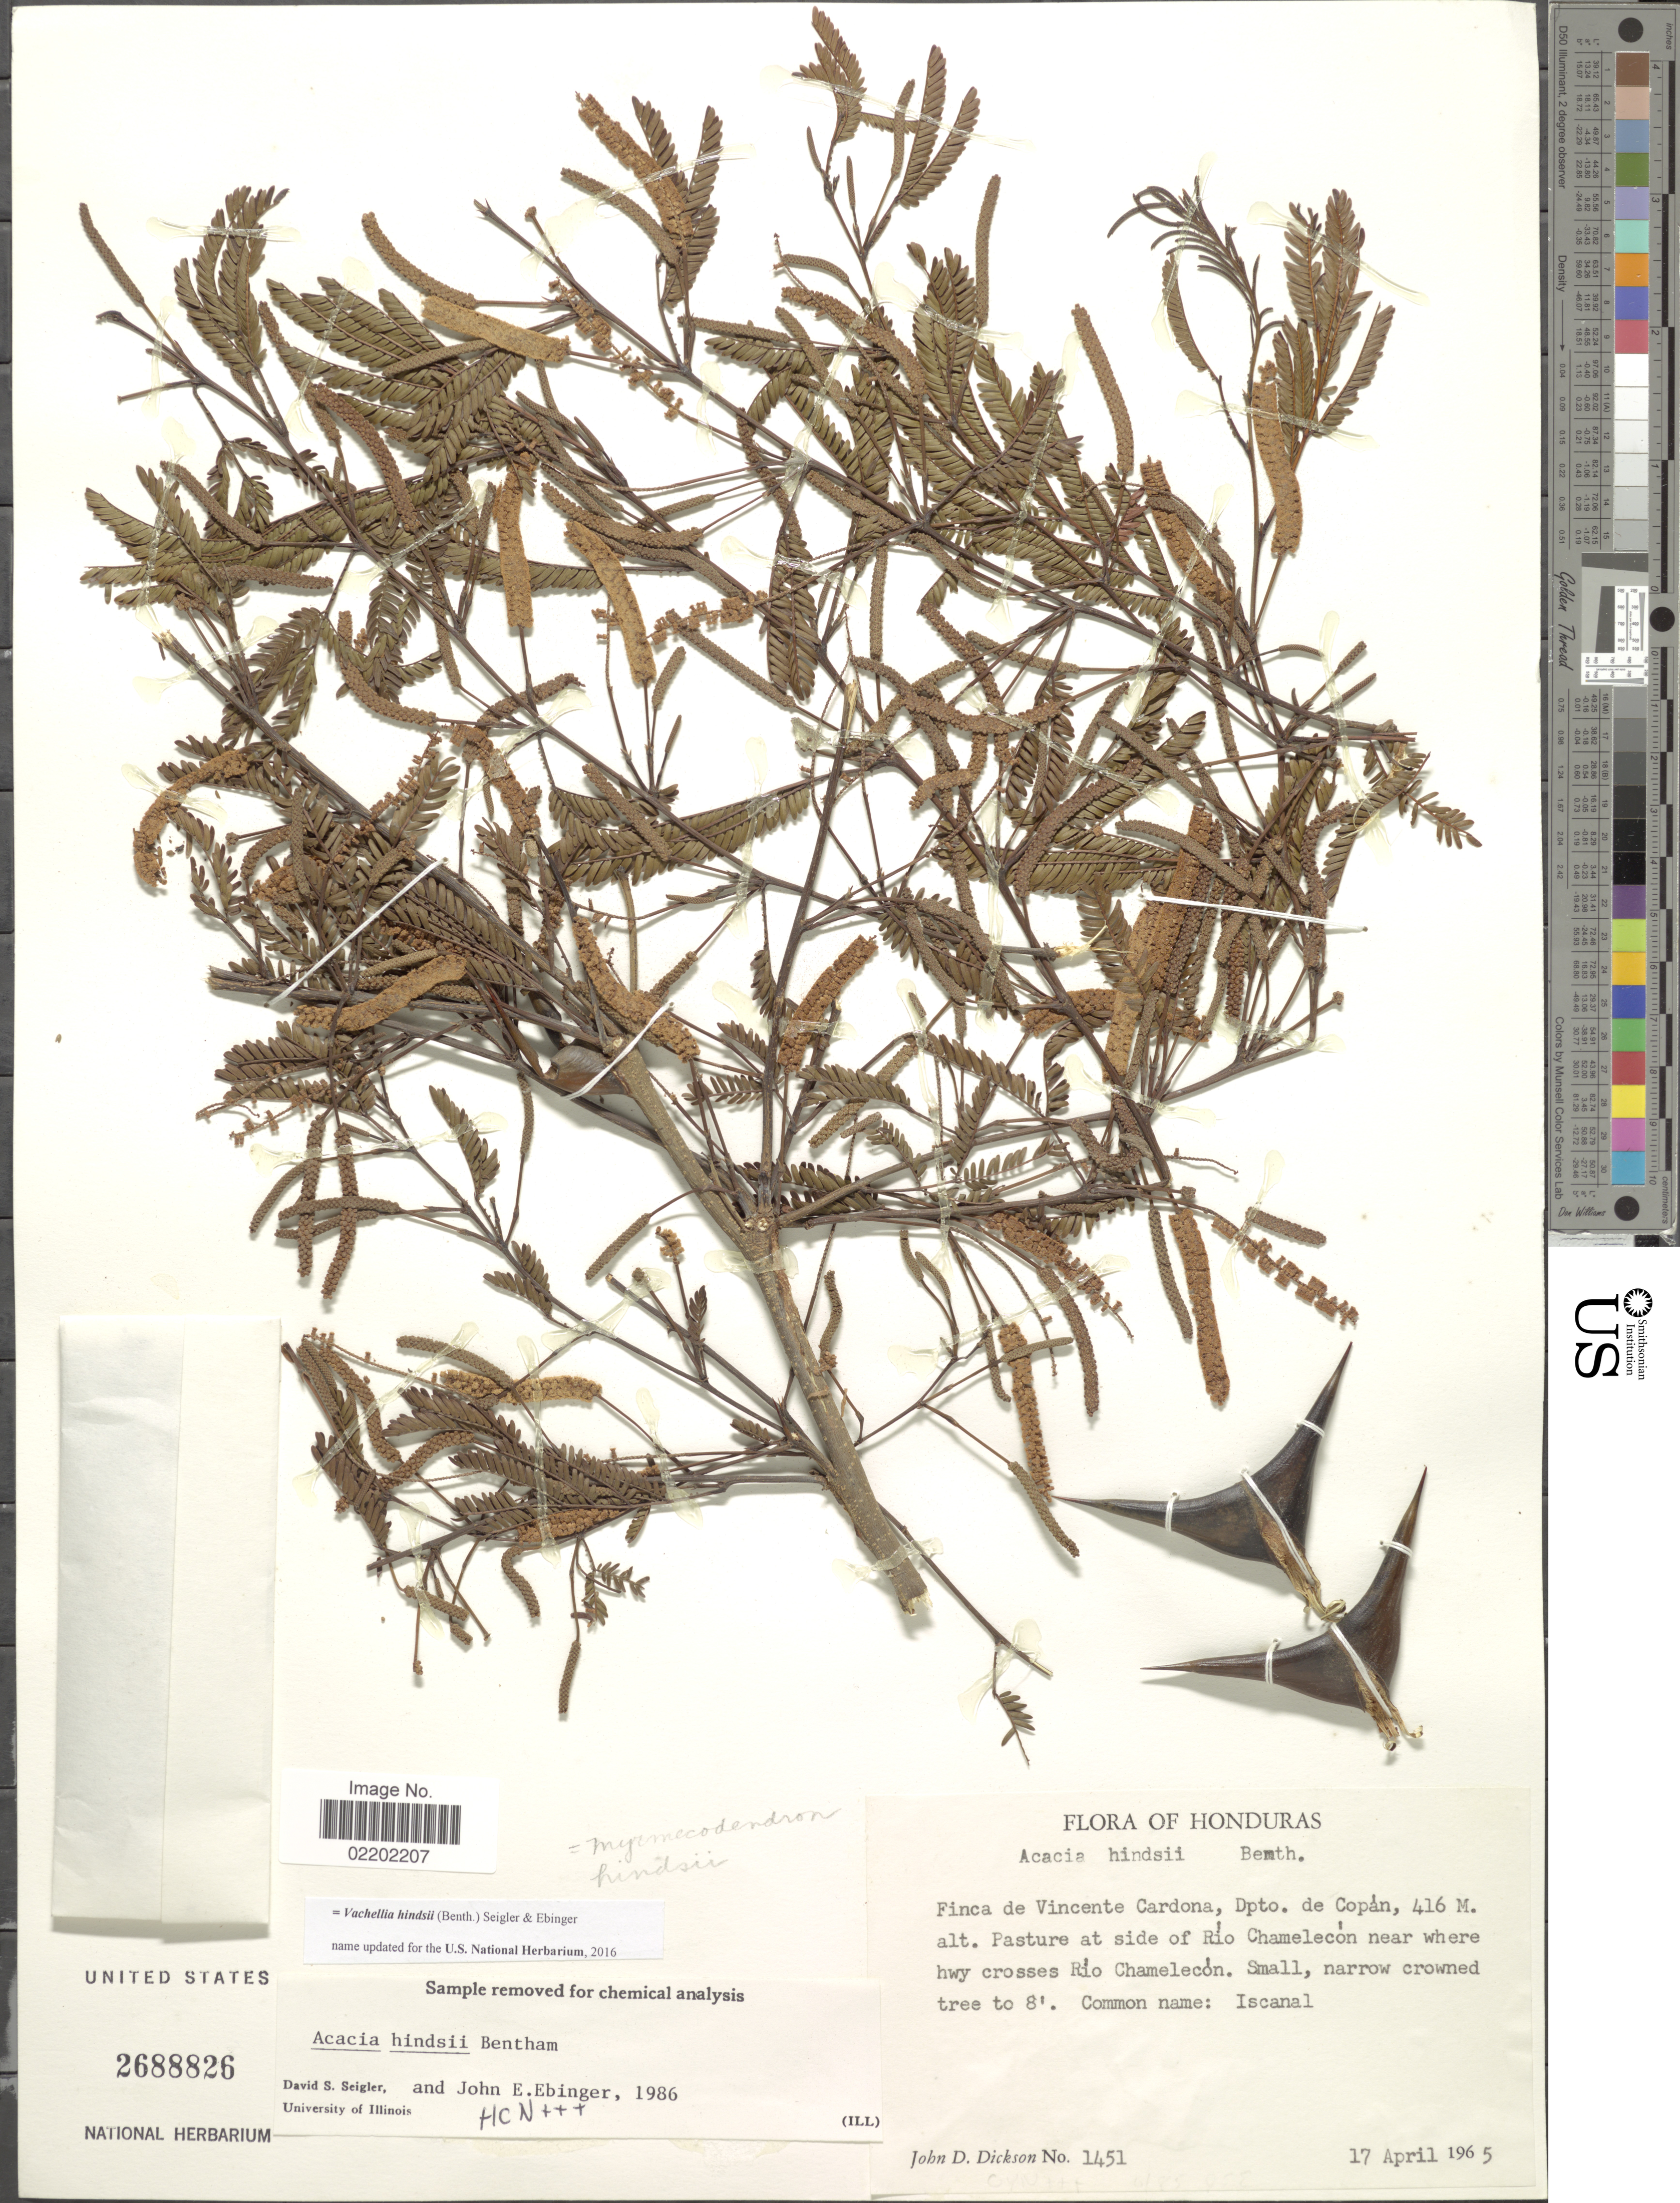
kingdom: Plantae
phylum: Tracheophyta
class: Magnoliopsida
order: Fabales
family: Fabaceae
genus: Vachellia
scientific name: Vachellia hindsii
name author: (Benth.) Seigler & Ebinger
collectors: J. Dickson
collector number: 1451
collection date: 1965-04-17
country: Honduras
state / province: Copán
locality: Finca de Vincente Cardona, Dpto de Copán. Pasture at side of Río Chamelecón near where hwy crosses Río Chamerlecón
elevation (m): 416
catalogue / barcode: US 2688826